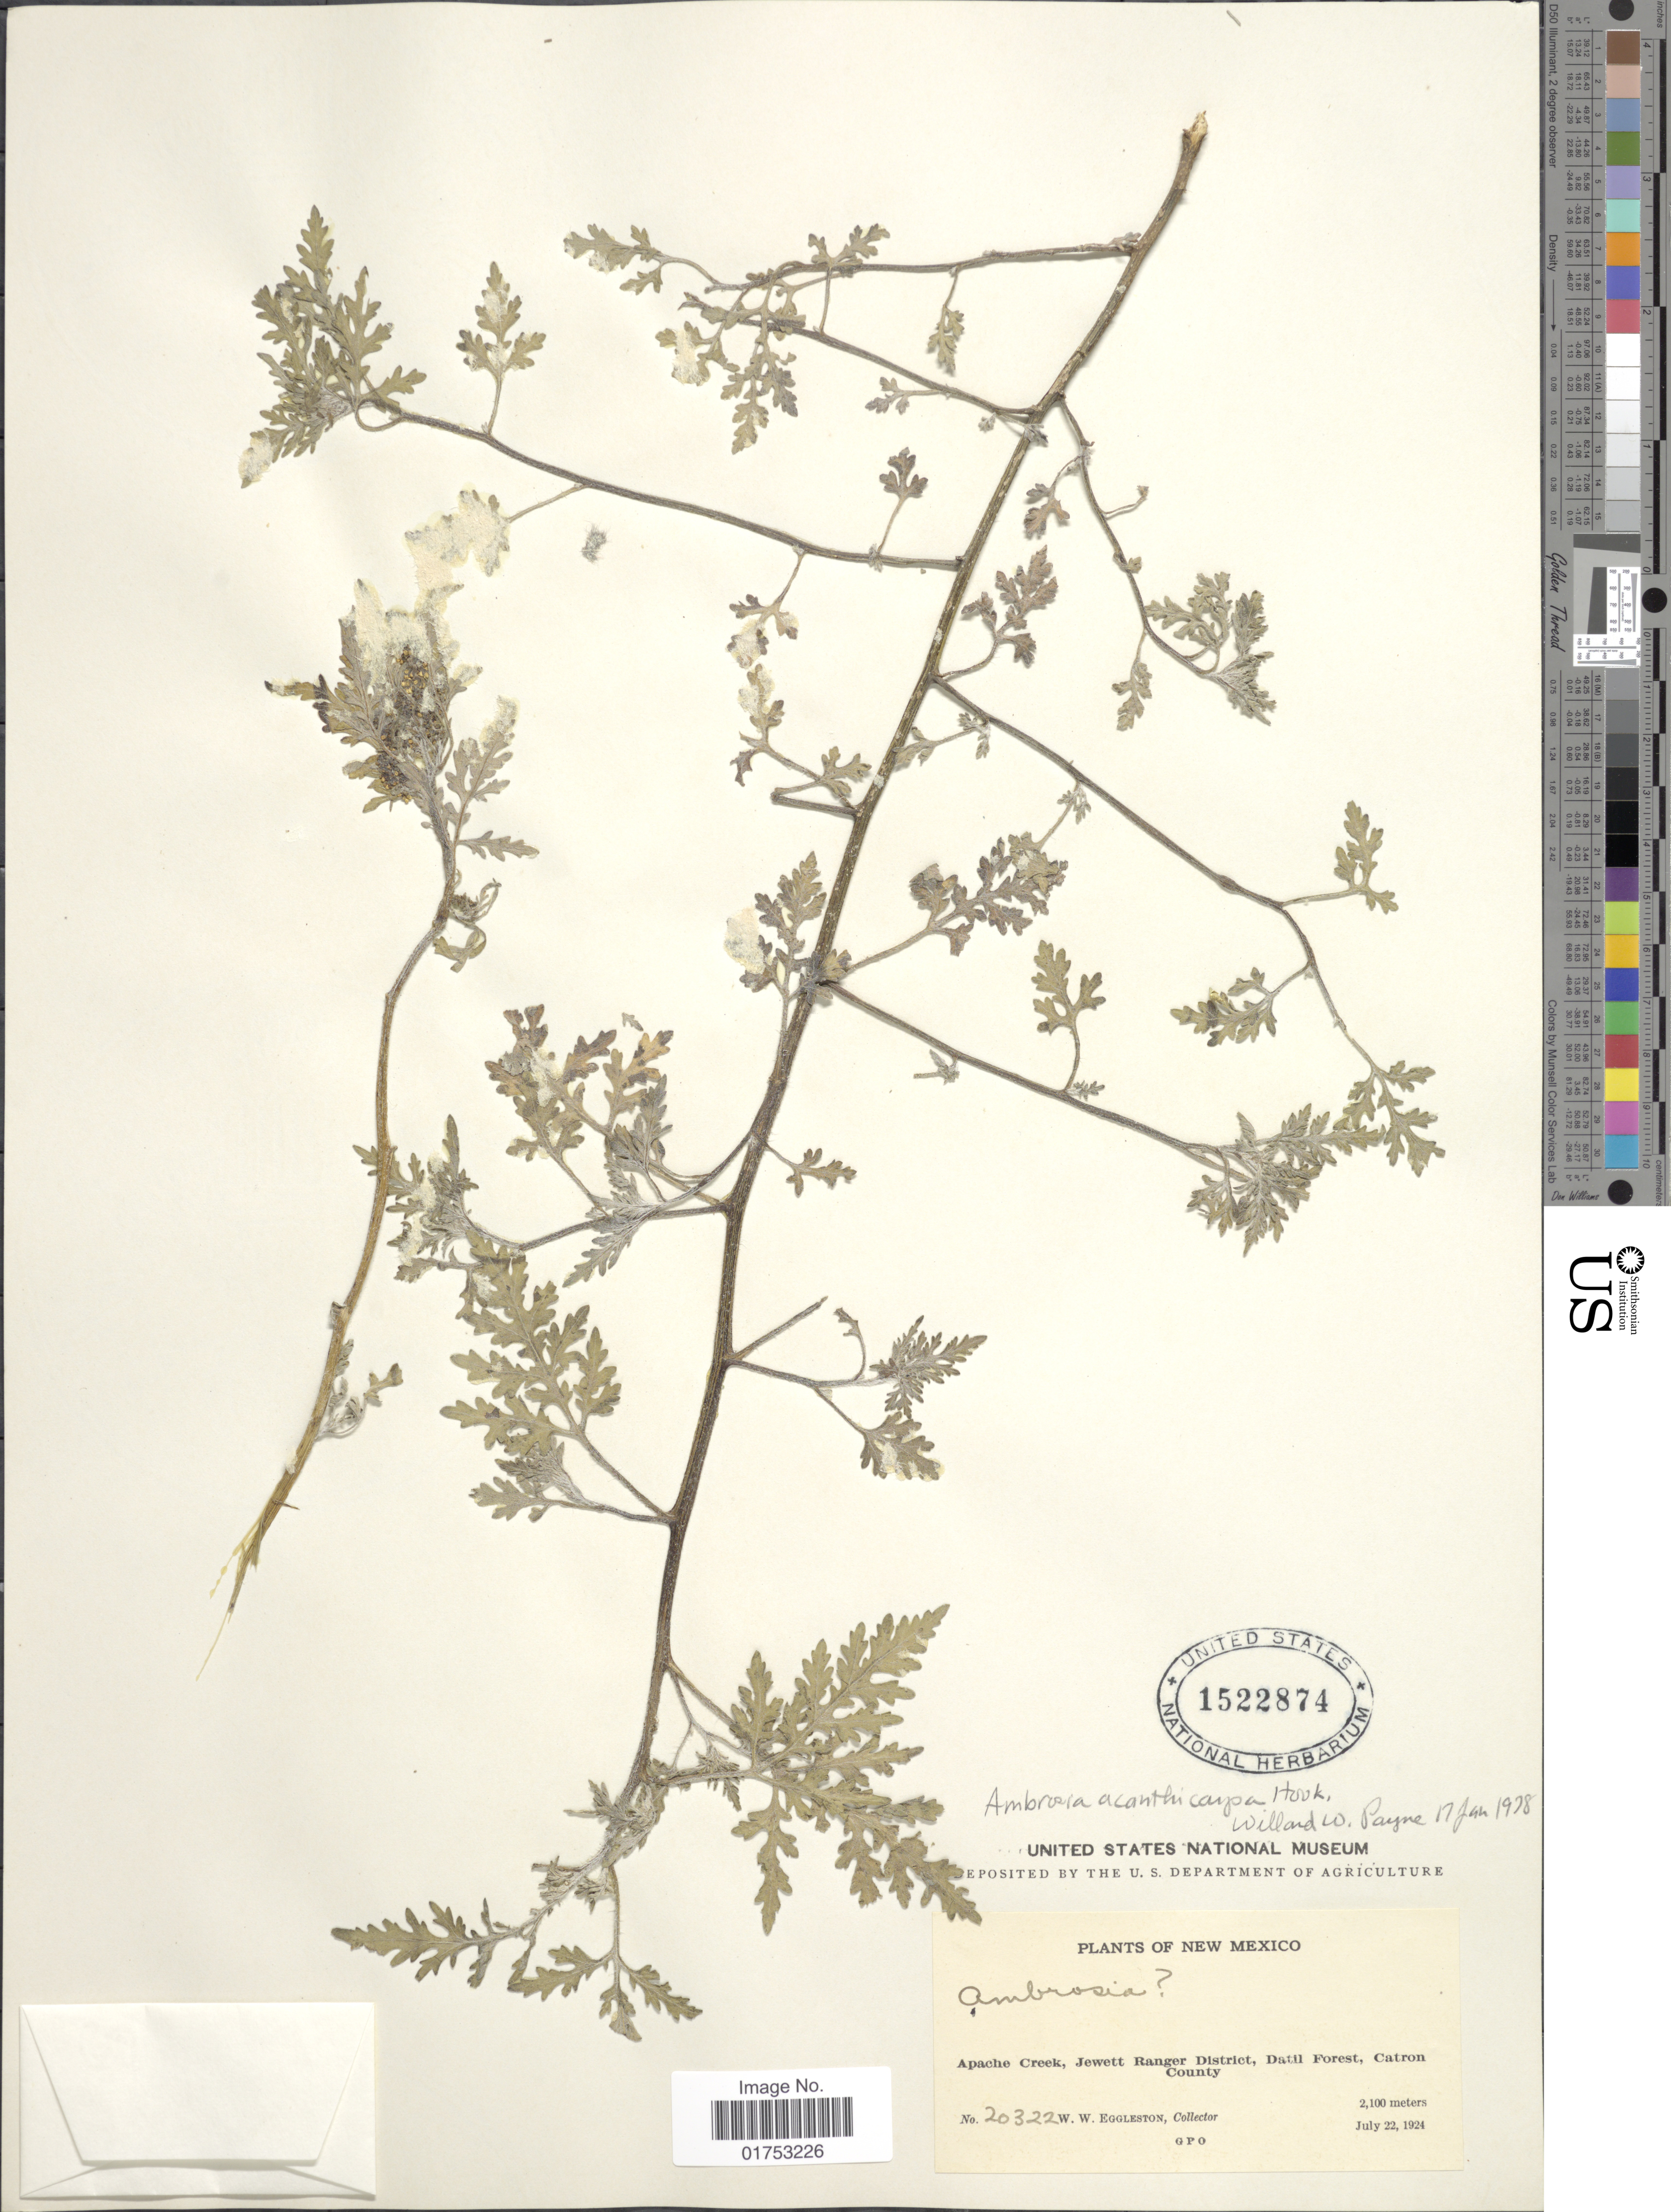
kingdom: Plantae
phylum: Tracheophyta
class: Magnoliopsida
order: Asterales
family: Asteraceae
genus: Ambrosia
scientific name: Ambrosia acanthicarpa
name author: Hook.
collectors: W. W. Eggleston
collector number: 20322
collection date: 1924-07-22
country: United States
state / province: New Mexico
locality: Apache Creek, Jewett Ranger District, Datil Forest, Catron County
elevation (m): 2100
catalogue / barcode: US 1522874